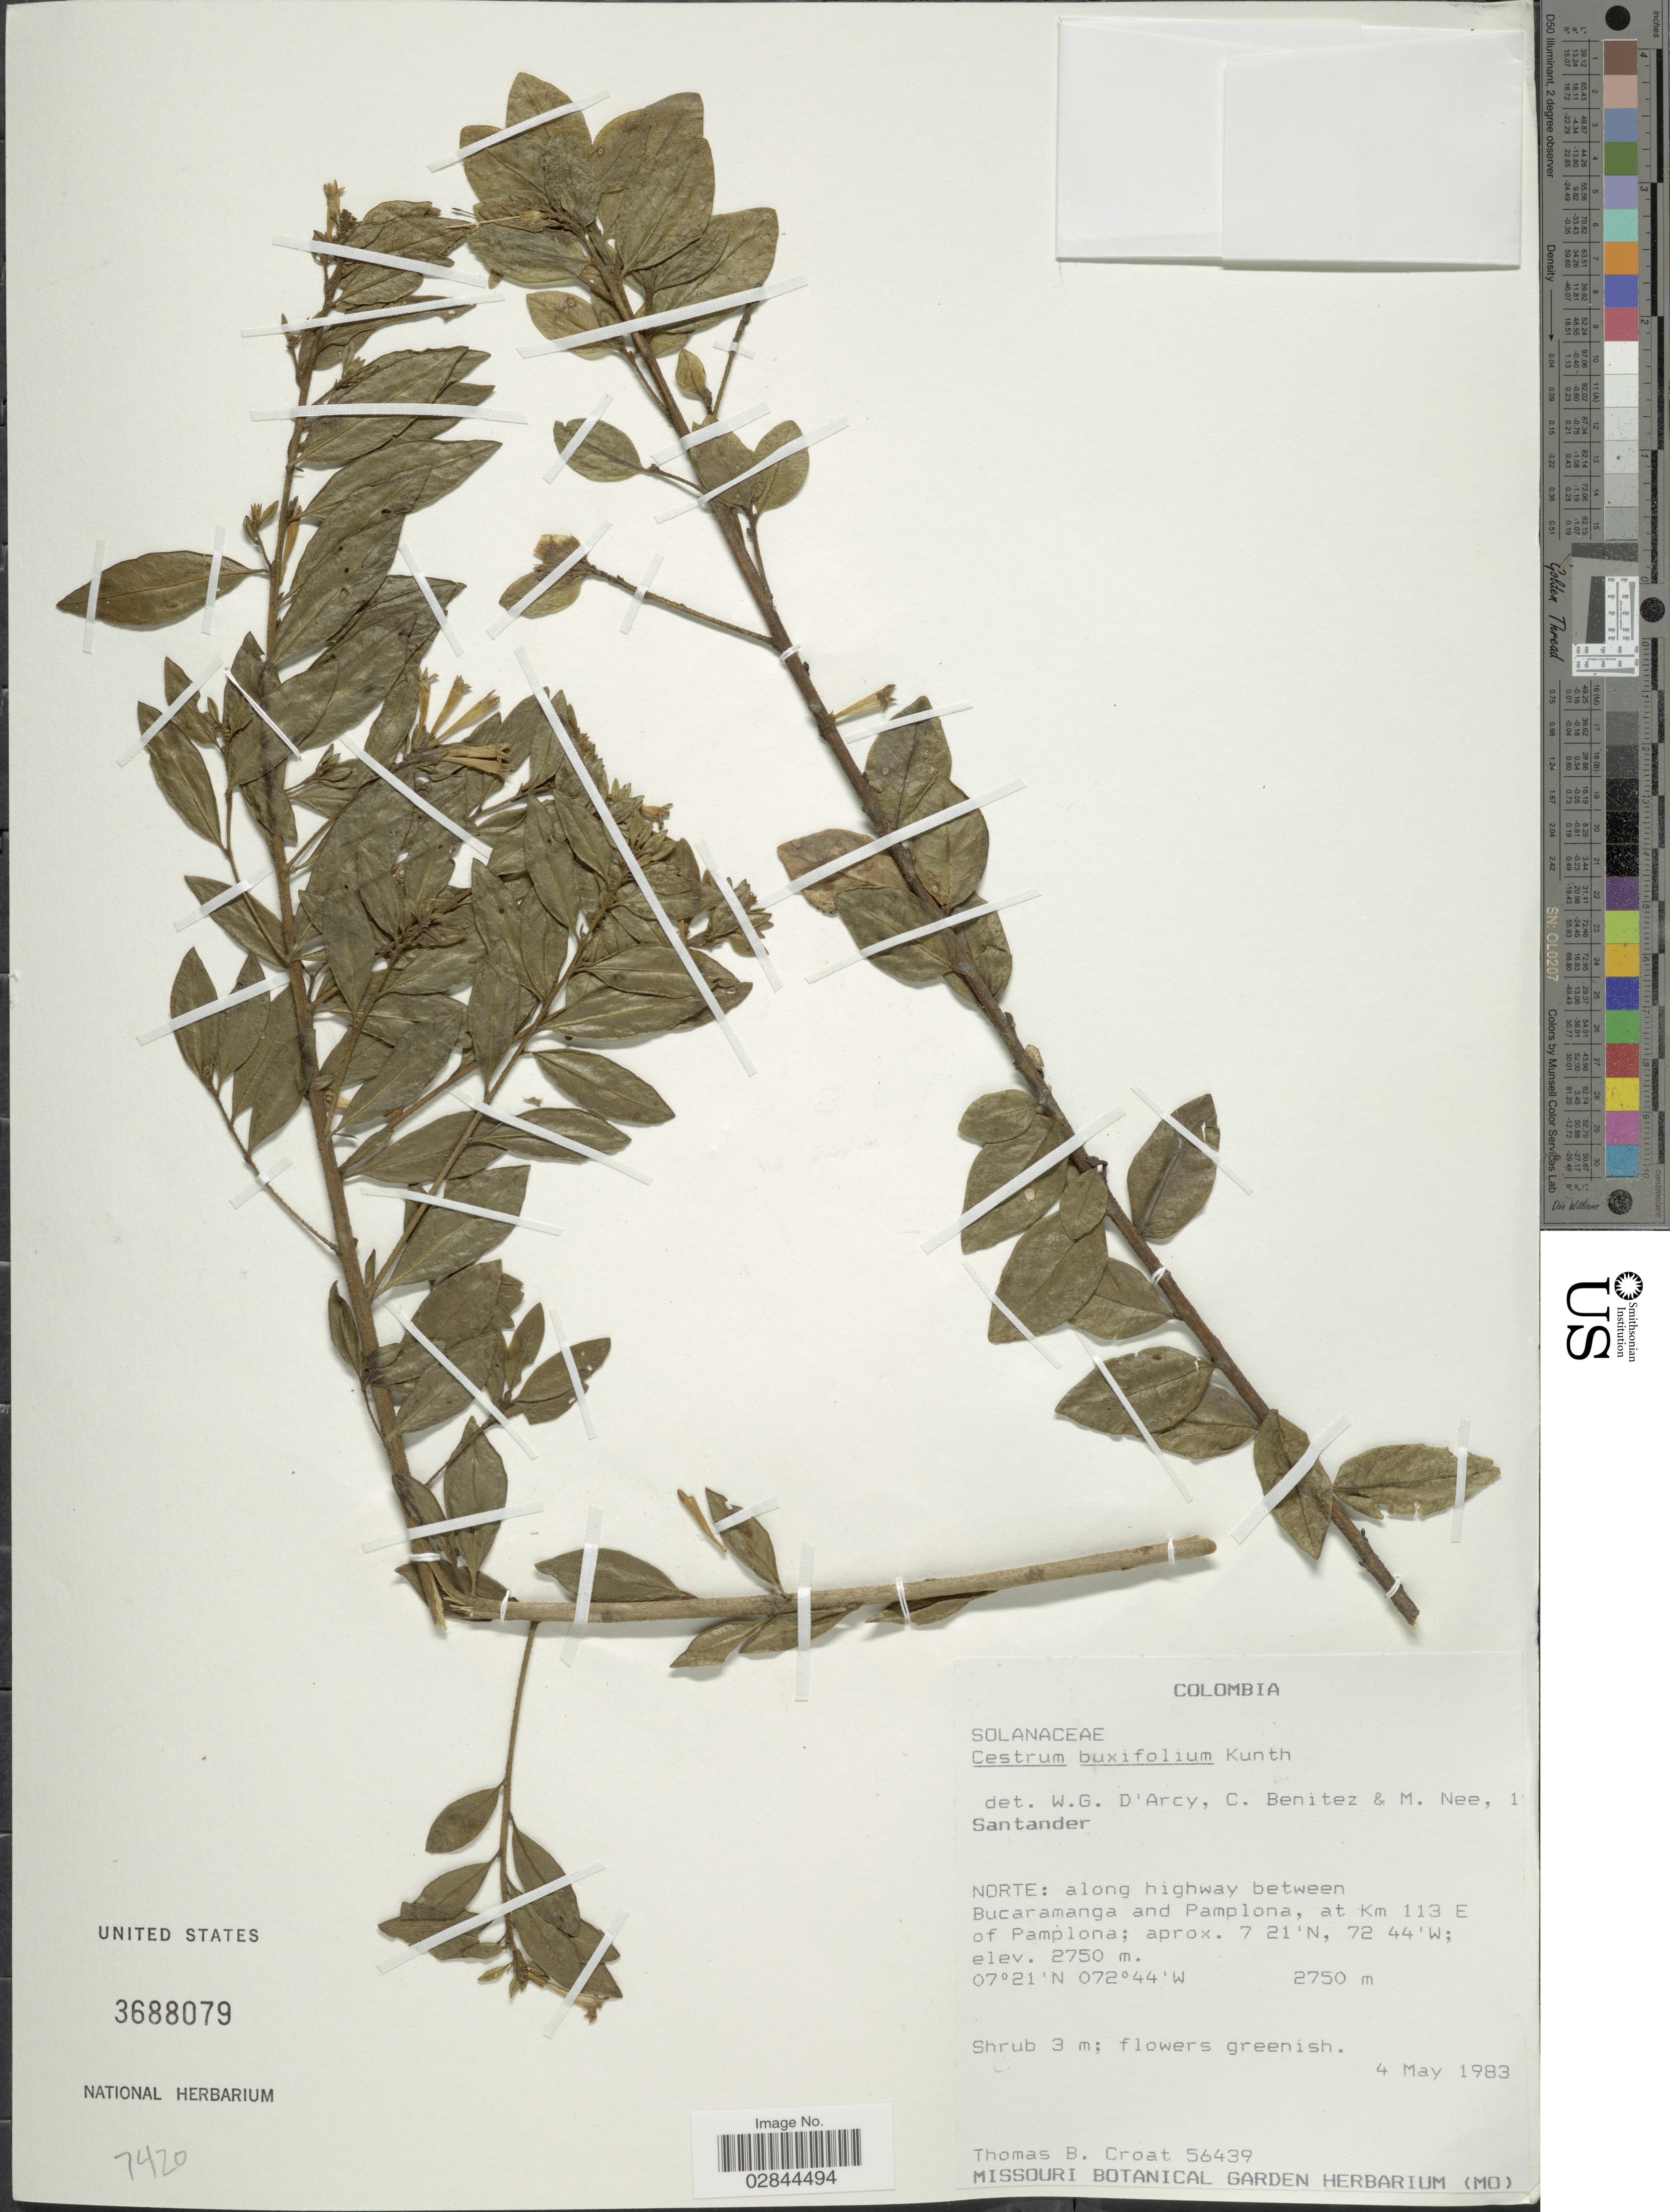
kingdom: Plantae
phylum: Tracheophyta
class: Magnoliopsida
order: Solanales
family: Solanaceae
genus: Cestrum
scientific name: Cestrum buxifolium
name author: Kunth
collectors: T. B. Croat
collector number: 56439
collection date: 1983-05-04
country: Colombia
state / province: Santander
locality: Norte: along highway between Bucaramanga and Pamplona, at Km 133 E of Pamplona.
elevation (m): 2750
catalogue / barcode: US 3688079